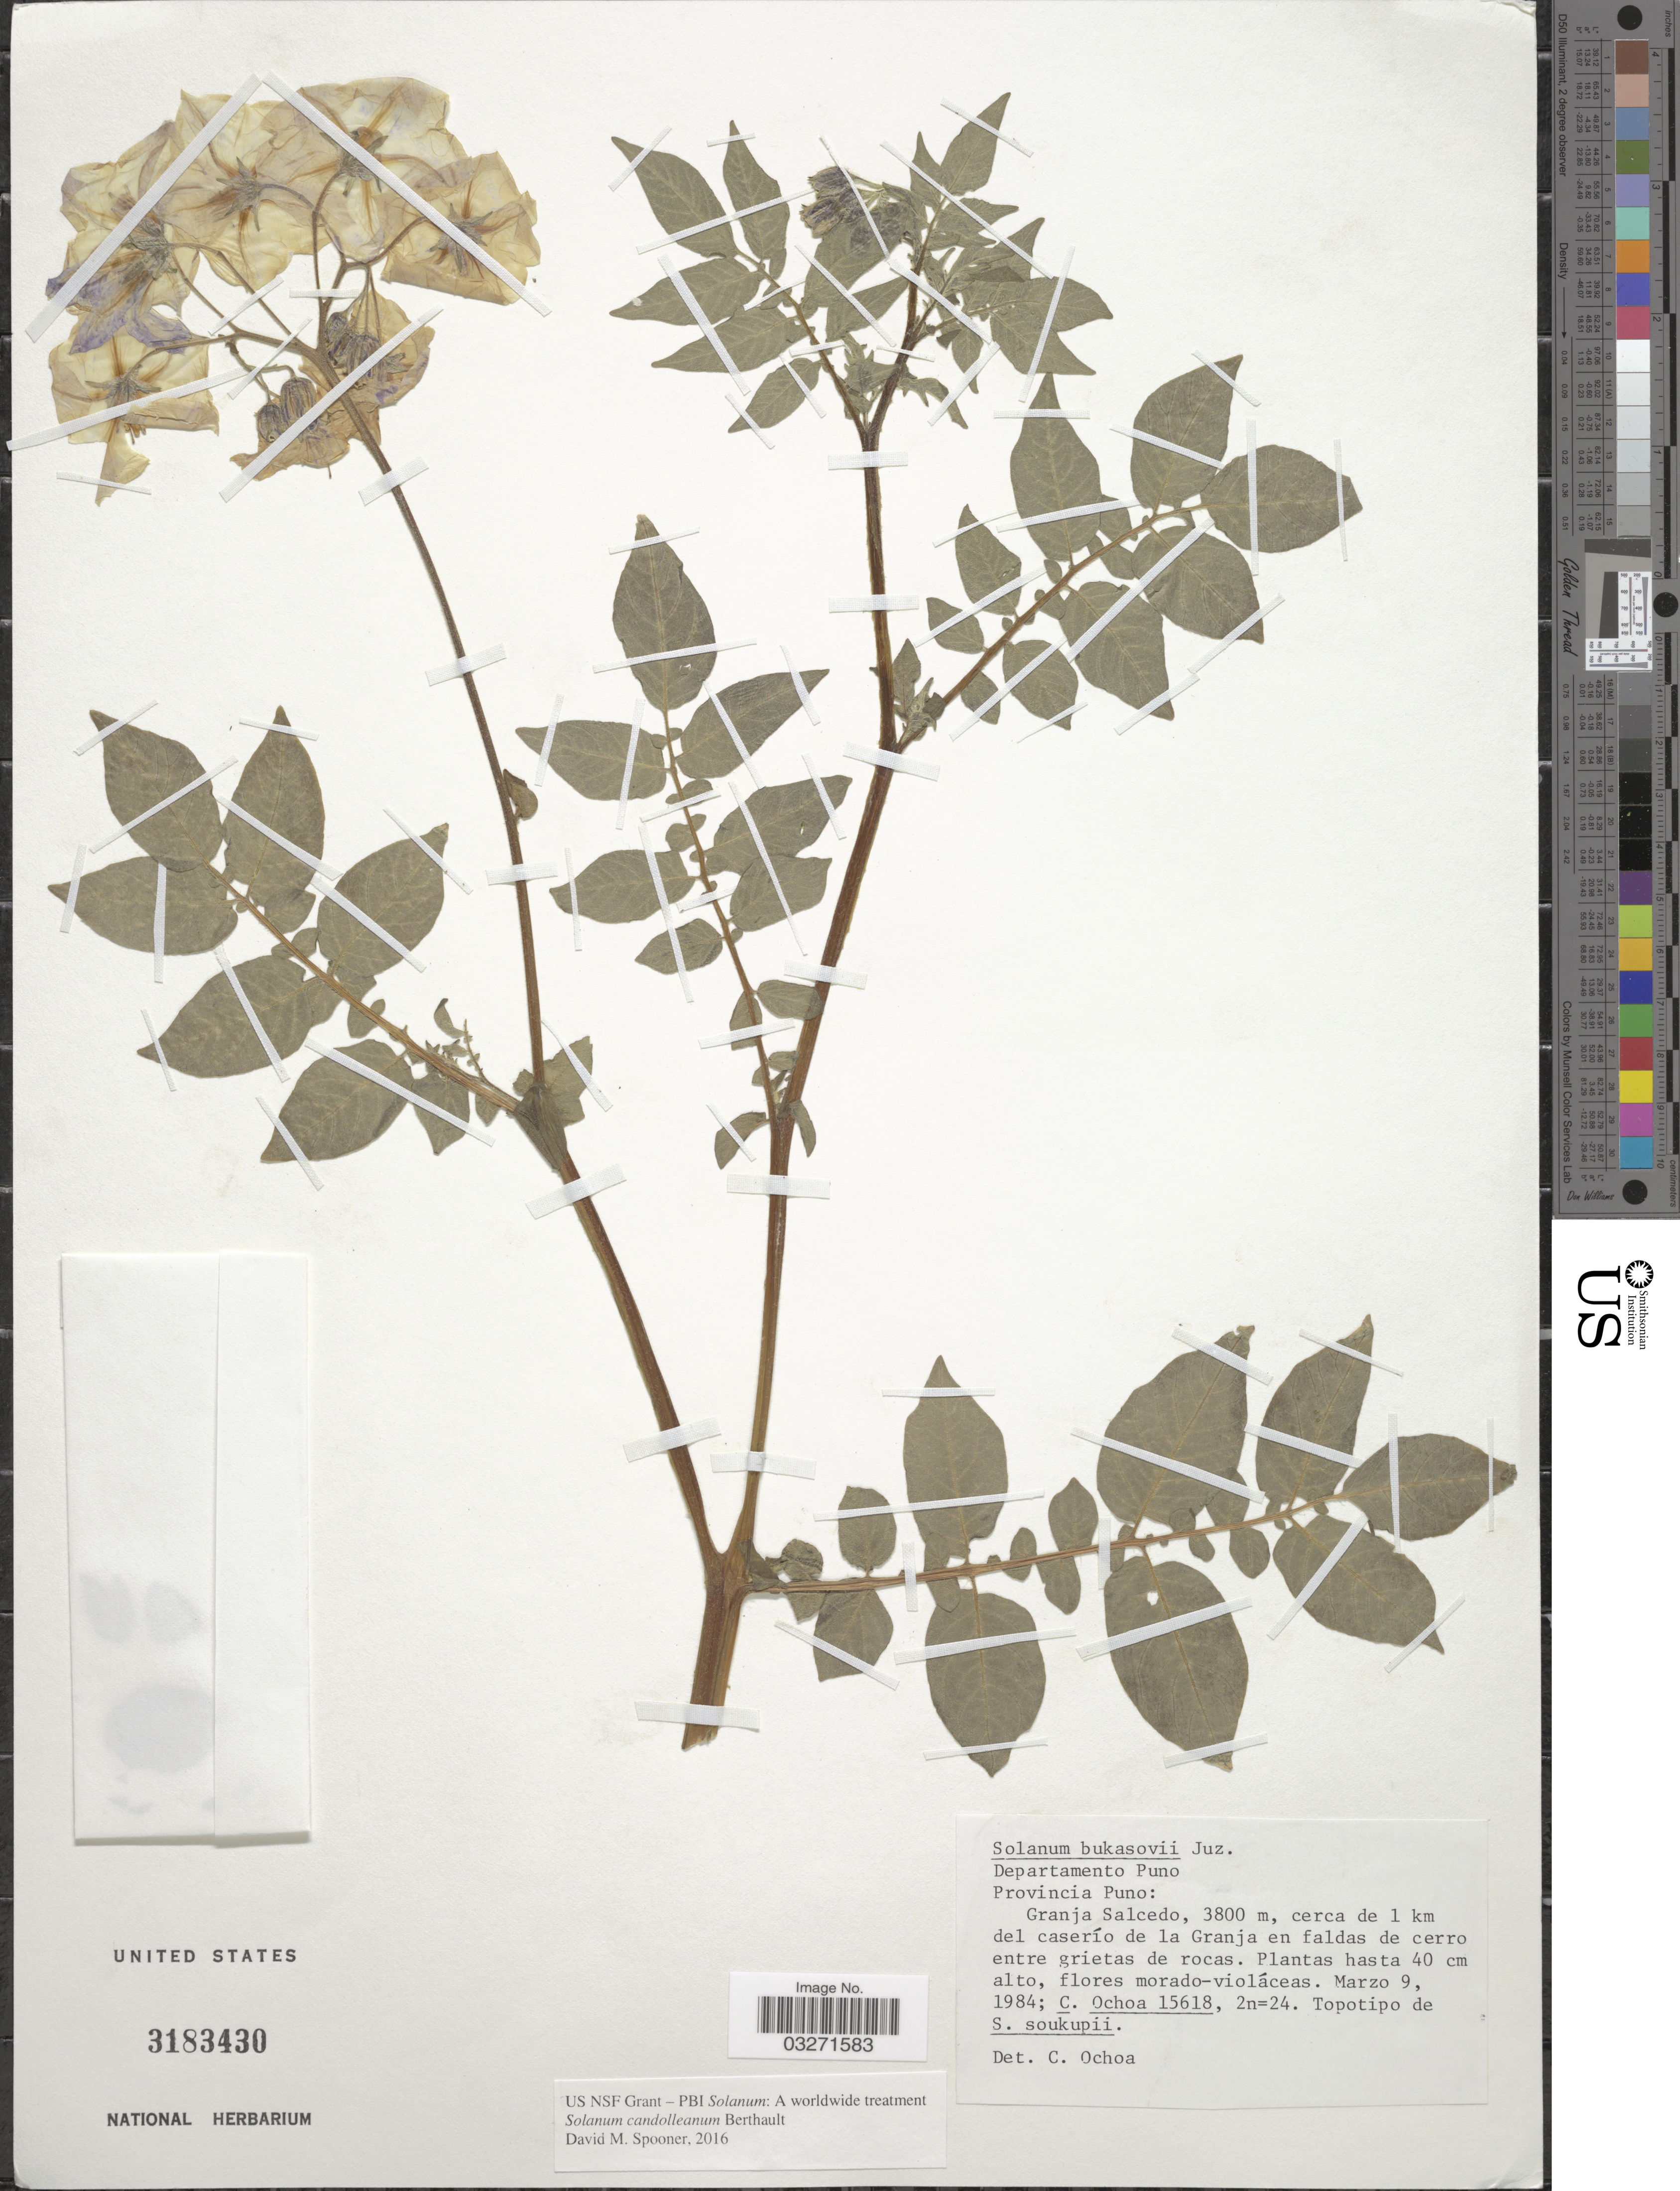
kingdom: Plantae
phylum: Tracheophyta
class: Magnoliopsida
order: Solanales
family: Solanaceae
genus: Solanum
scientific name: Solanum candolleanum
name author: Berthault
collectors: C. Ochoa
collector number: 15618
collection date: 1984-03-09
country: Peru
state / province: Puno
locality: Departamento Puno. Provincia Puno: Granja Salcedo, cerca de 1 km del caserío de la Granja en faldas de cerro entre grietas de rocas.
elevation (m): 3800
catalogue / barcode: US 3183430